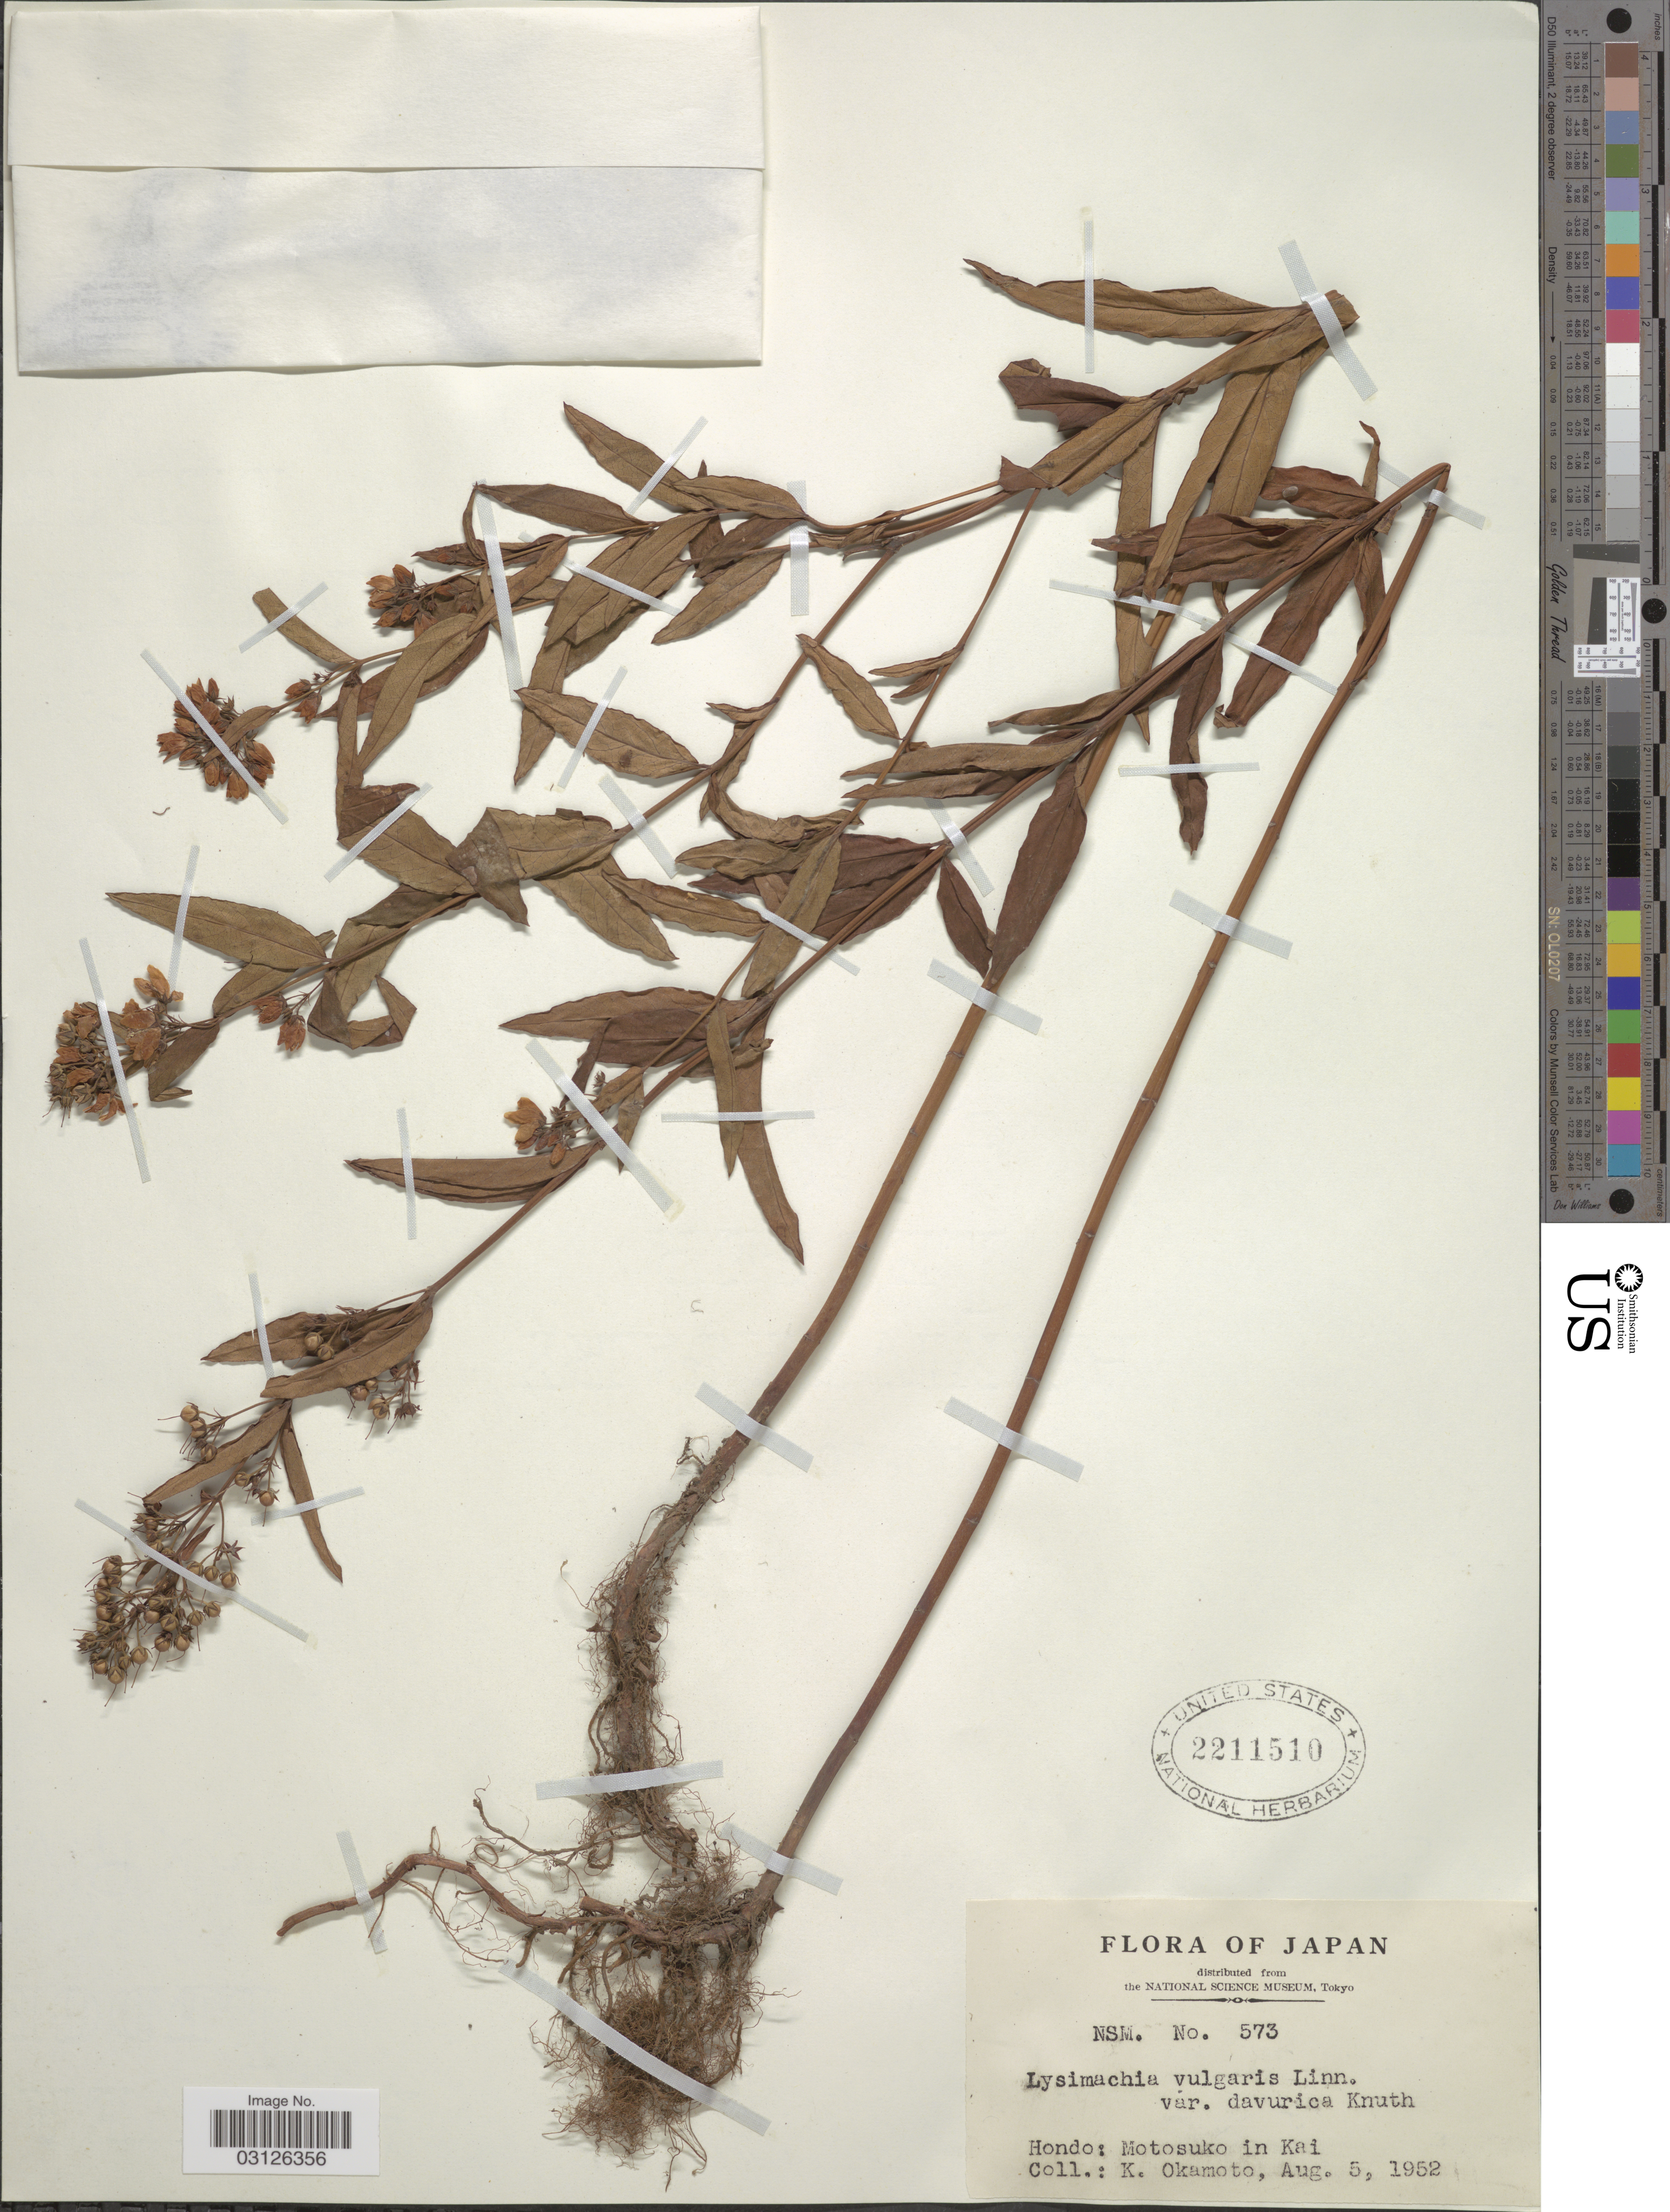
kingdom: Plantae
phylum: Tracheophyta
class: Magnoliopsida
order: Ericales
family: Primulaceae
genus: Lysimachia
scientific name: Lysimachia davurica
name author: Ledeb.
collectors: K. Okamoto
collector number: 573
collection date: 1952-08-05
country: Japan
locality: Hondo: Motosuko in Kai.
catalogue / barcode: US 2211510